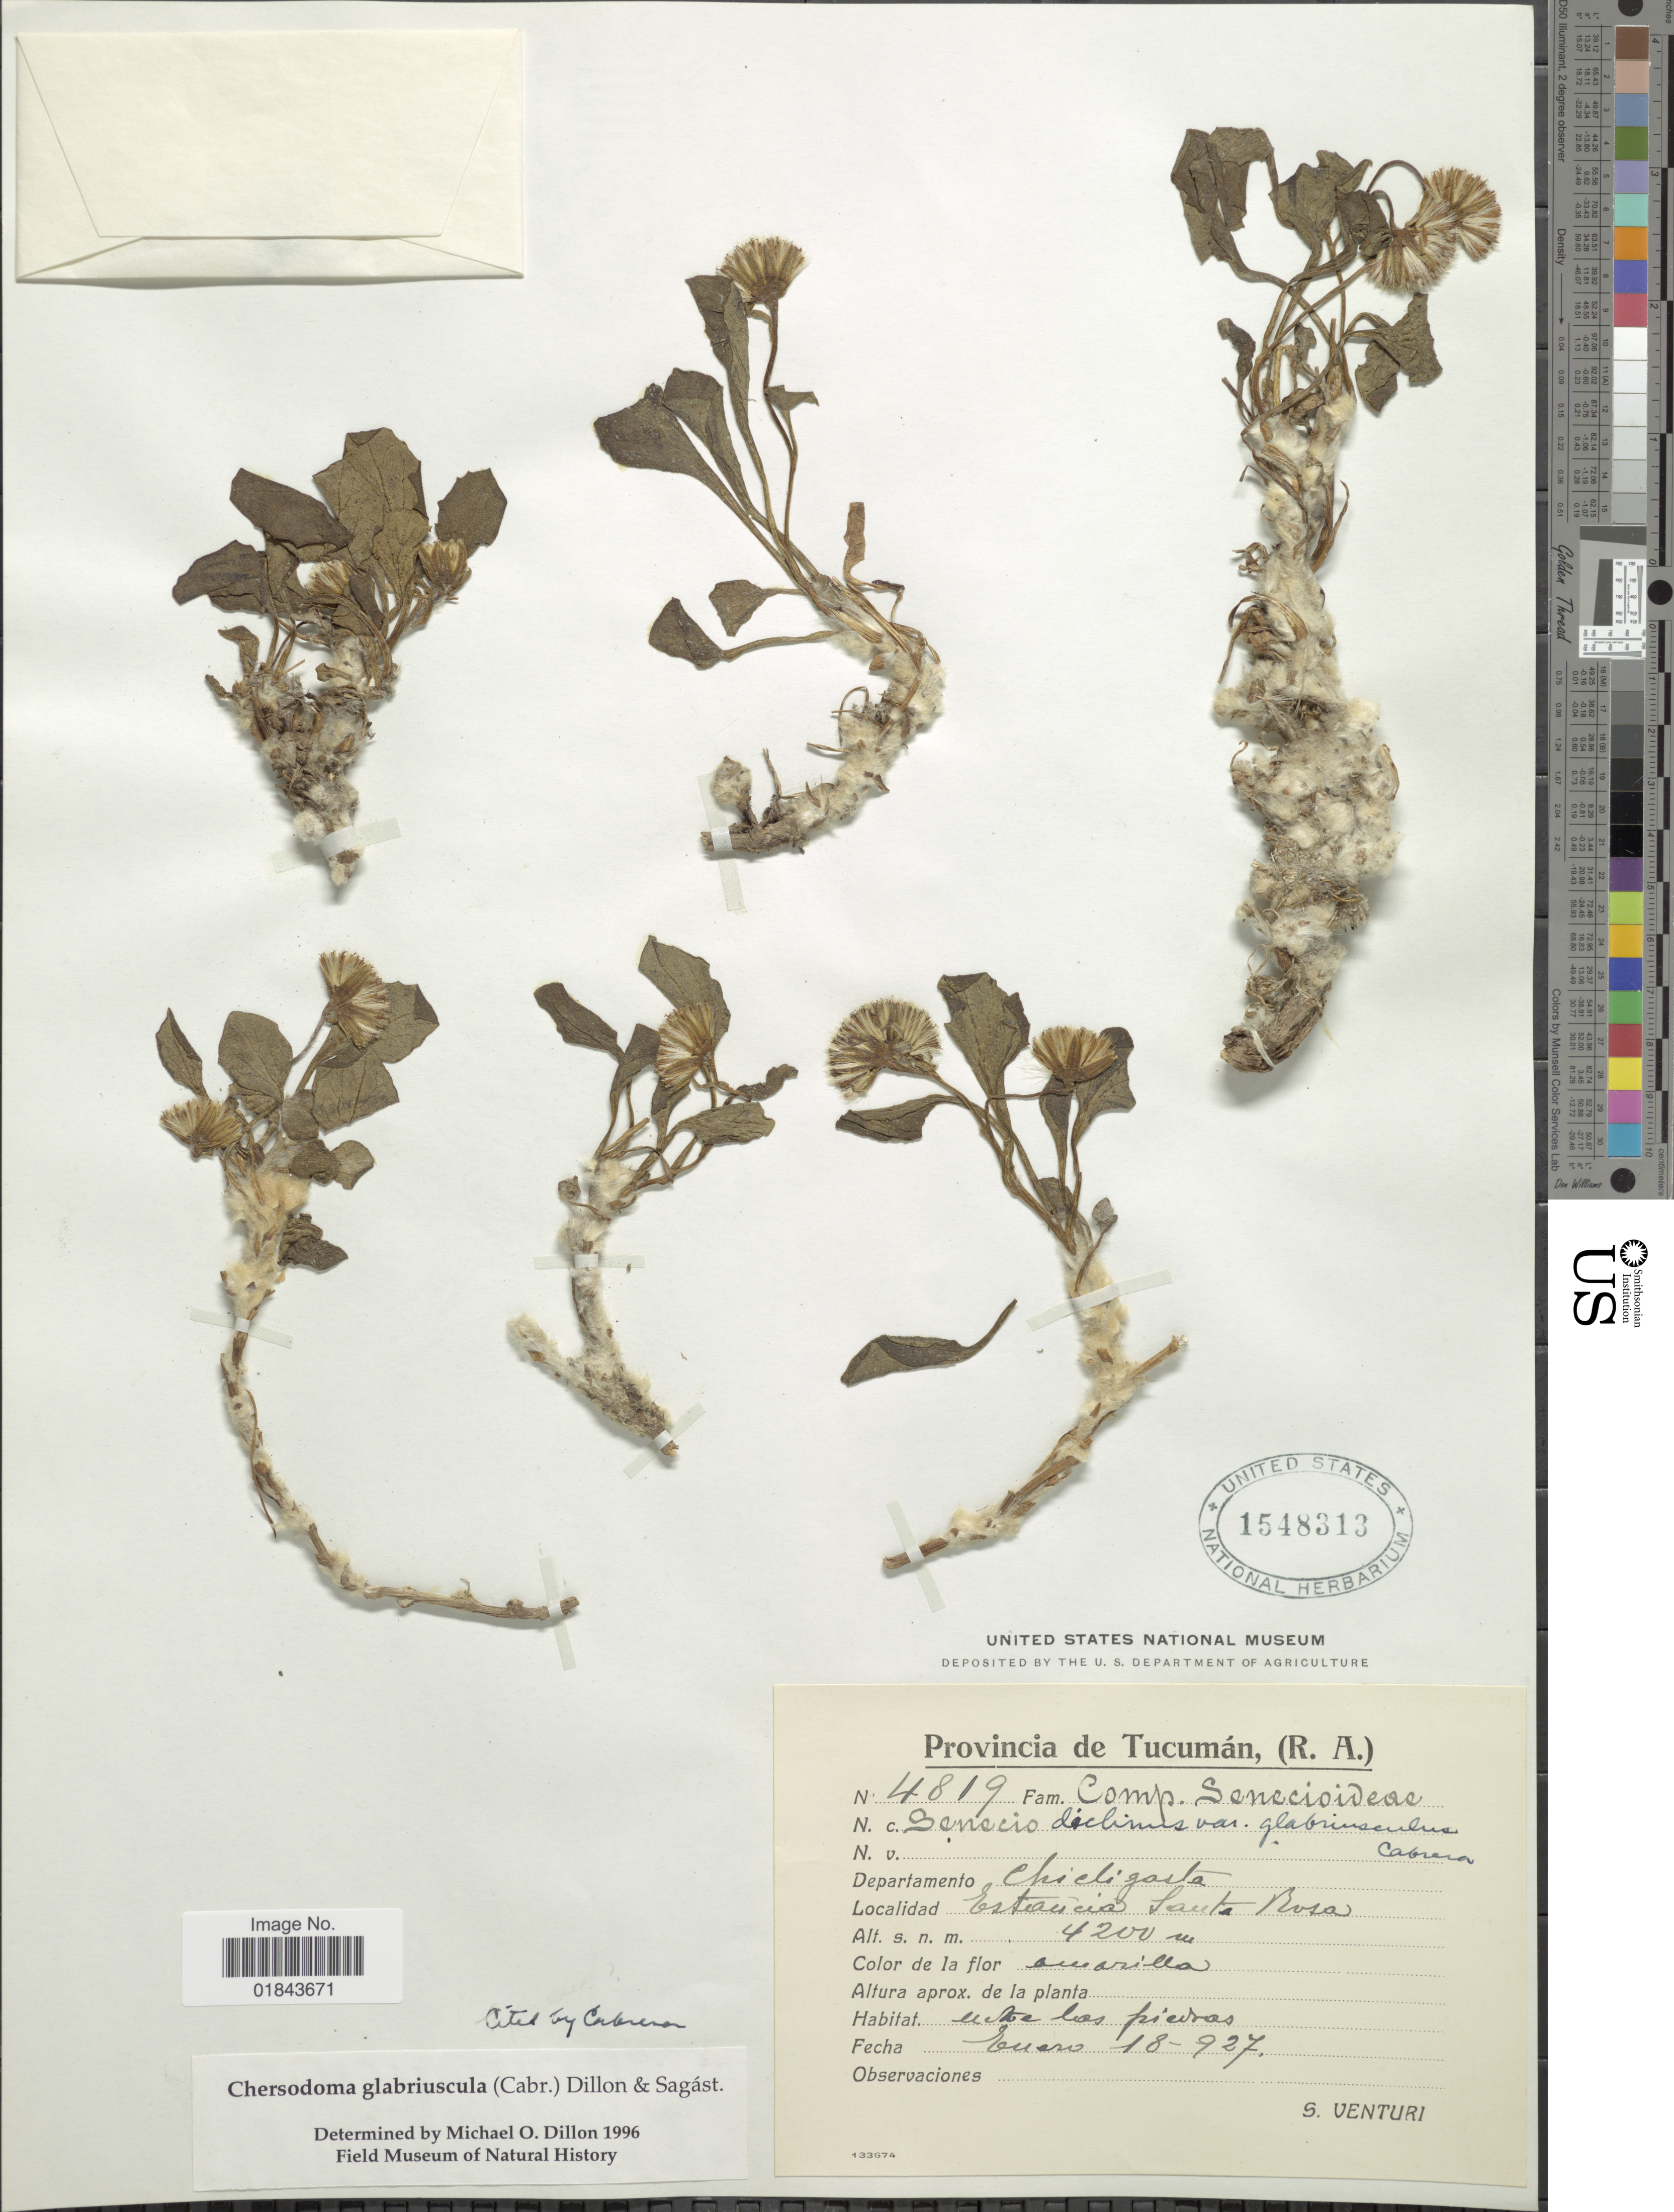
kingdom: Plantae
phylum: Tracheophyta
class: Magnoliopsida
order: Asterales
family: Asteraceae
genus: Chersodoma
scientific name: Chersodoma glabriuscula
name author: (Cabrera) M.O. Dillon & Sagást.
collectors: S. Venturi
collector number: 4819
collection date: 1927-01-18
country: Argentina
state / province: Tucuman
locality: Provincia de Tucuman, (R.A.), Departamento Chicligasta, Estancia Santa Rosa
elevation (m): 4200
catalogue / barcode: US 1548313